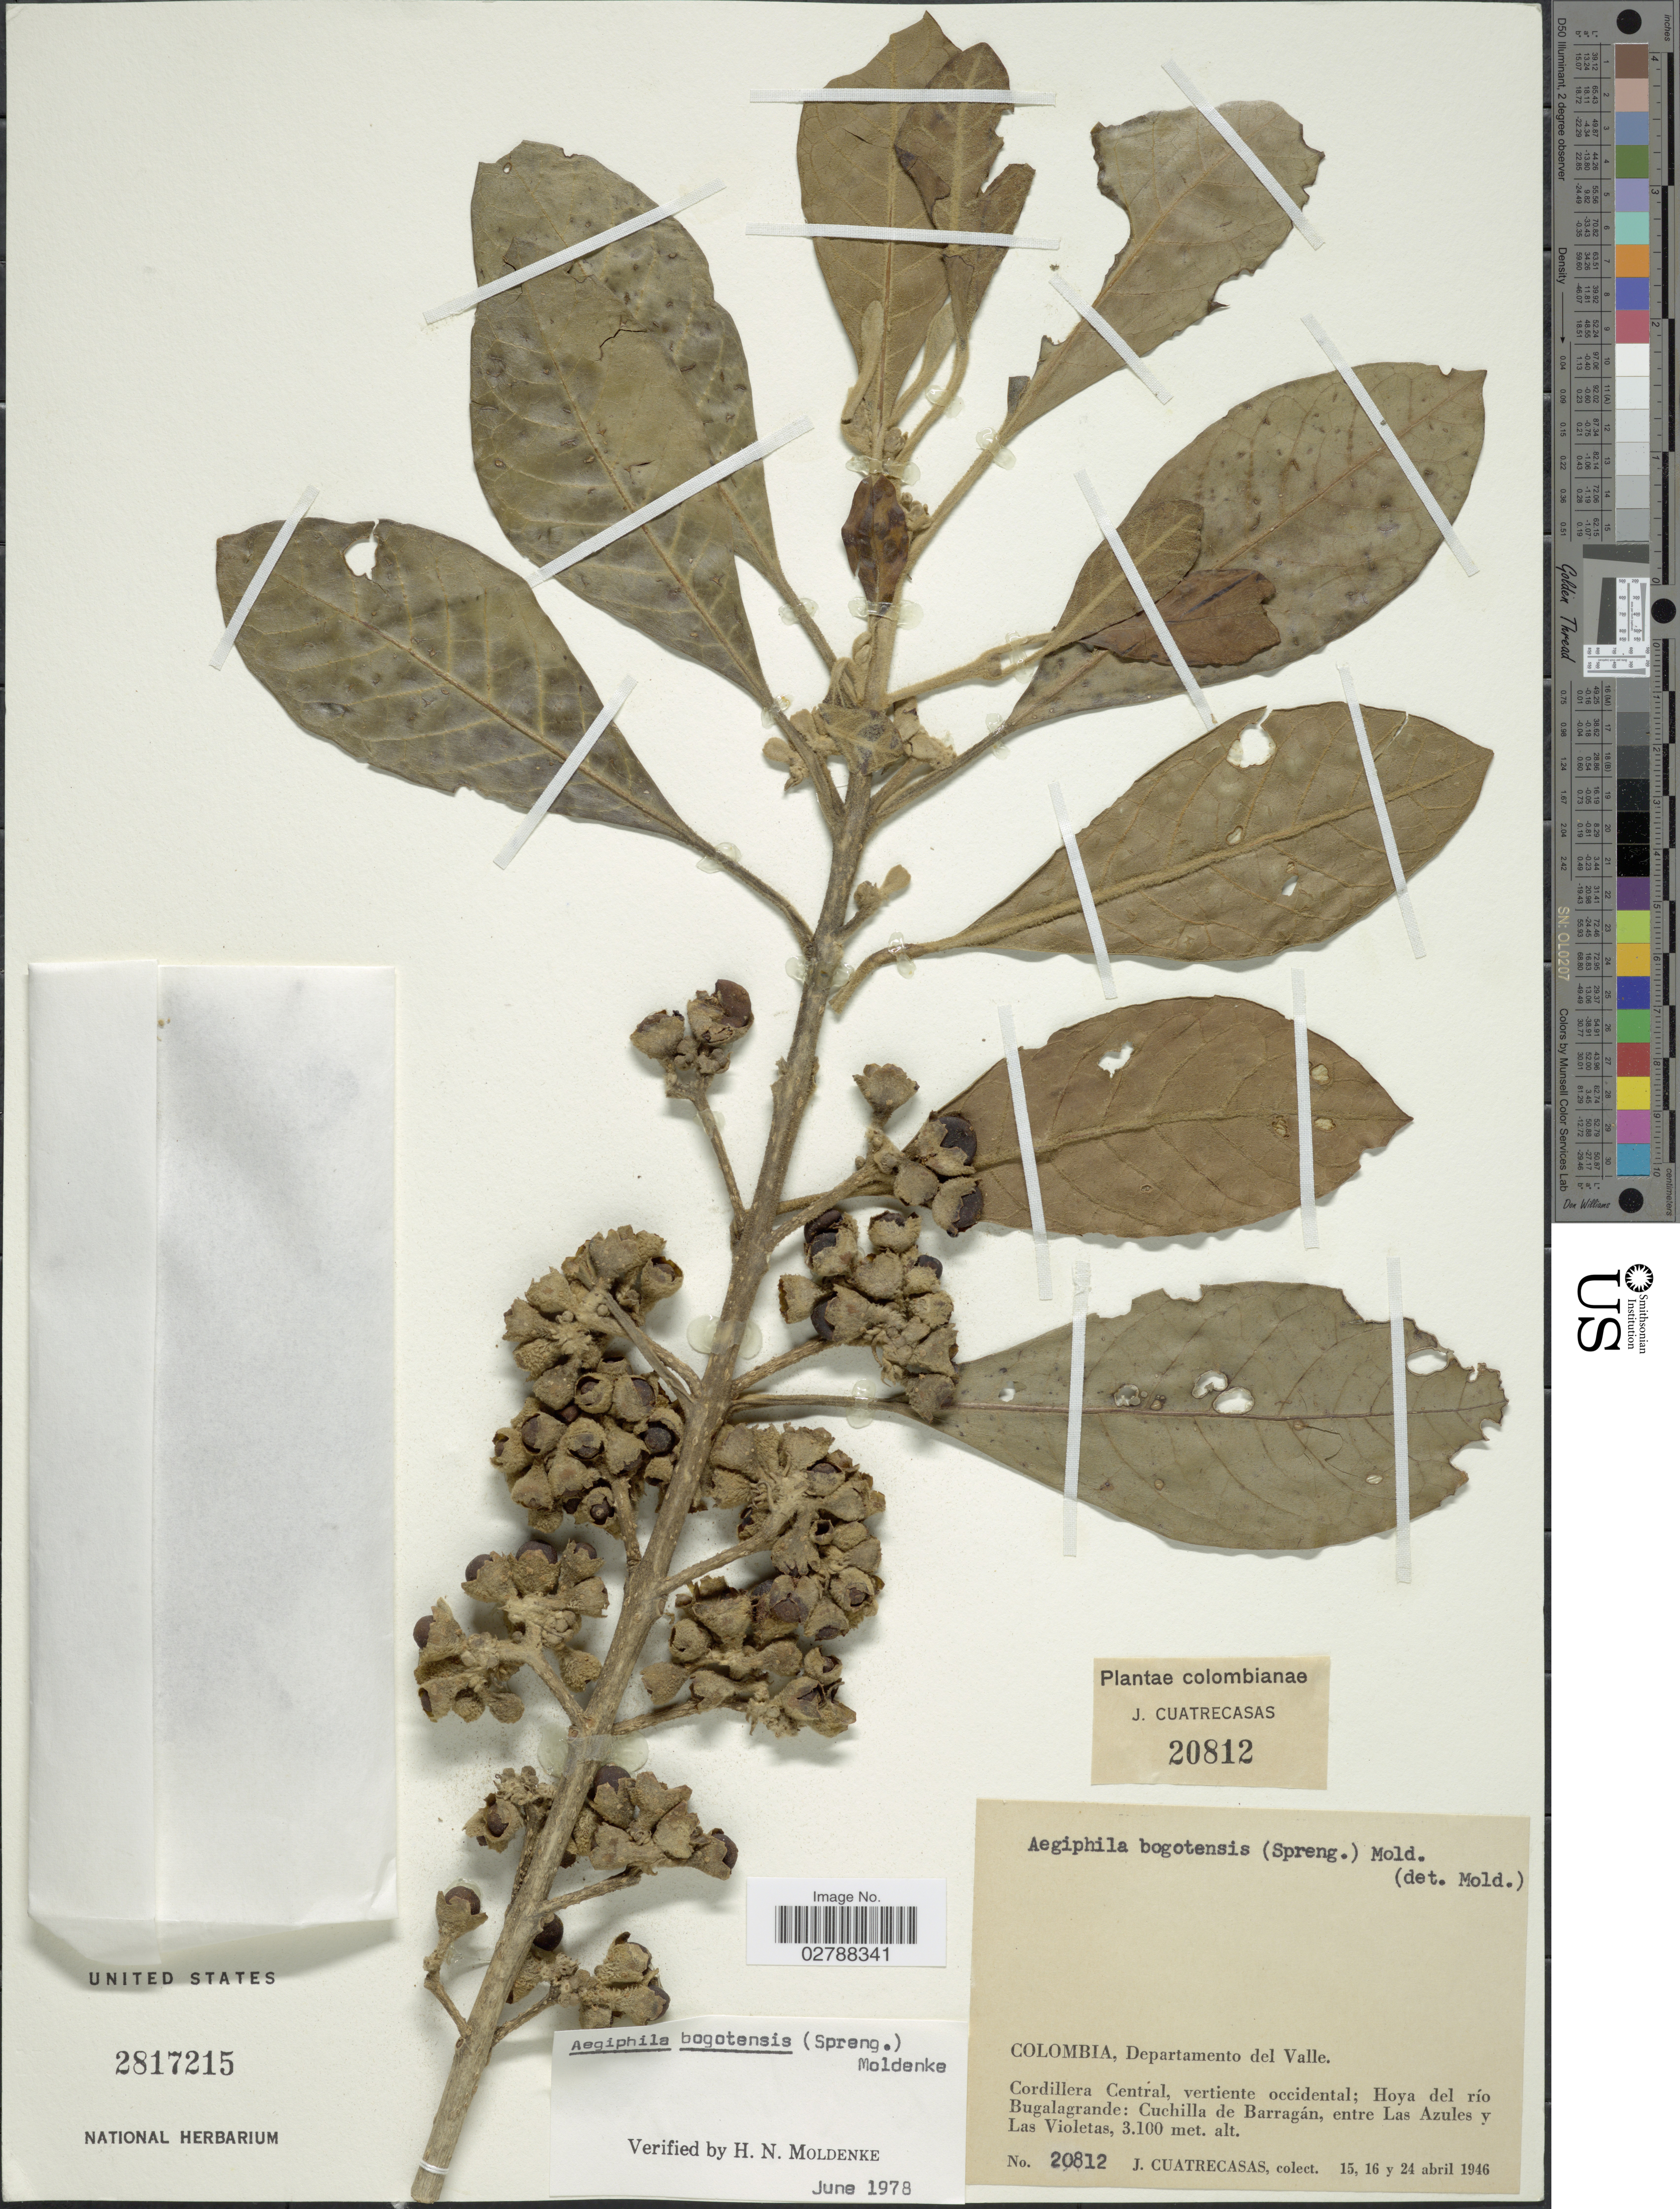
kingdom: Plantae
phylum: Tracheophyta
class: Magnoliopsida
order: Lamiales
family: Lamiaceae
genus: Aegiphila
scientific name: Aegiphila bogotensis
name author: (Spreng.) Moldenke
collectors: J. Cuatrecasas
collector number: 20812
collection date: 1946-04-15/1946-04-24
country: Colombia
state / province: Valle del Cauca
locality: Departamento del Valle, Cordillera Central, vertiente occidental; Hoya del río Bugalagrande: Cuchilla de Barragán, entre Las Azules y Las Violetas.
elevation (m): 3100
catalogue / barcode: US 2817215